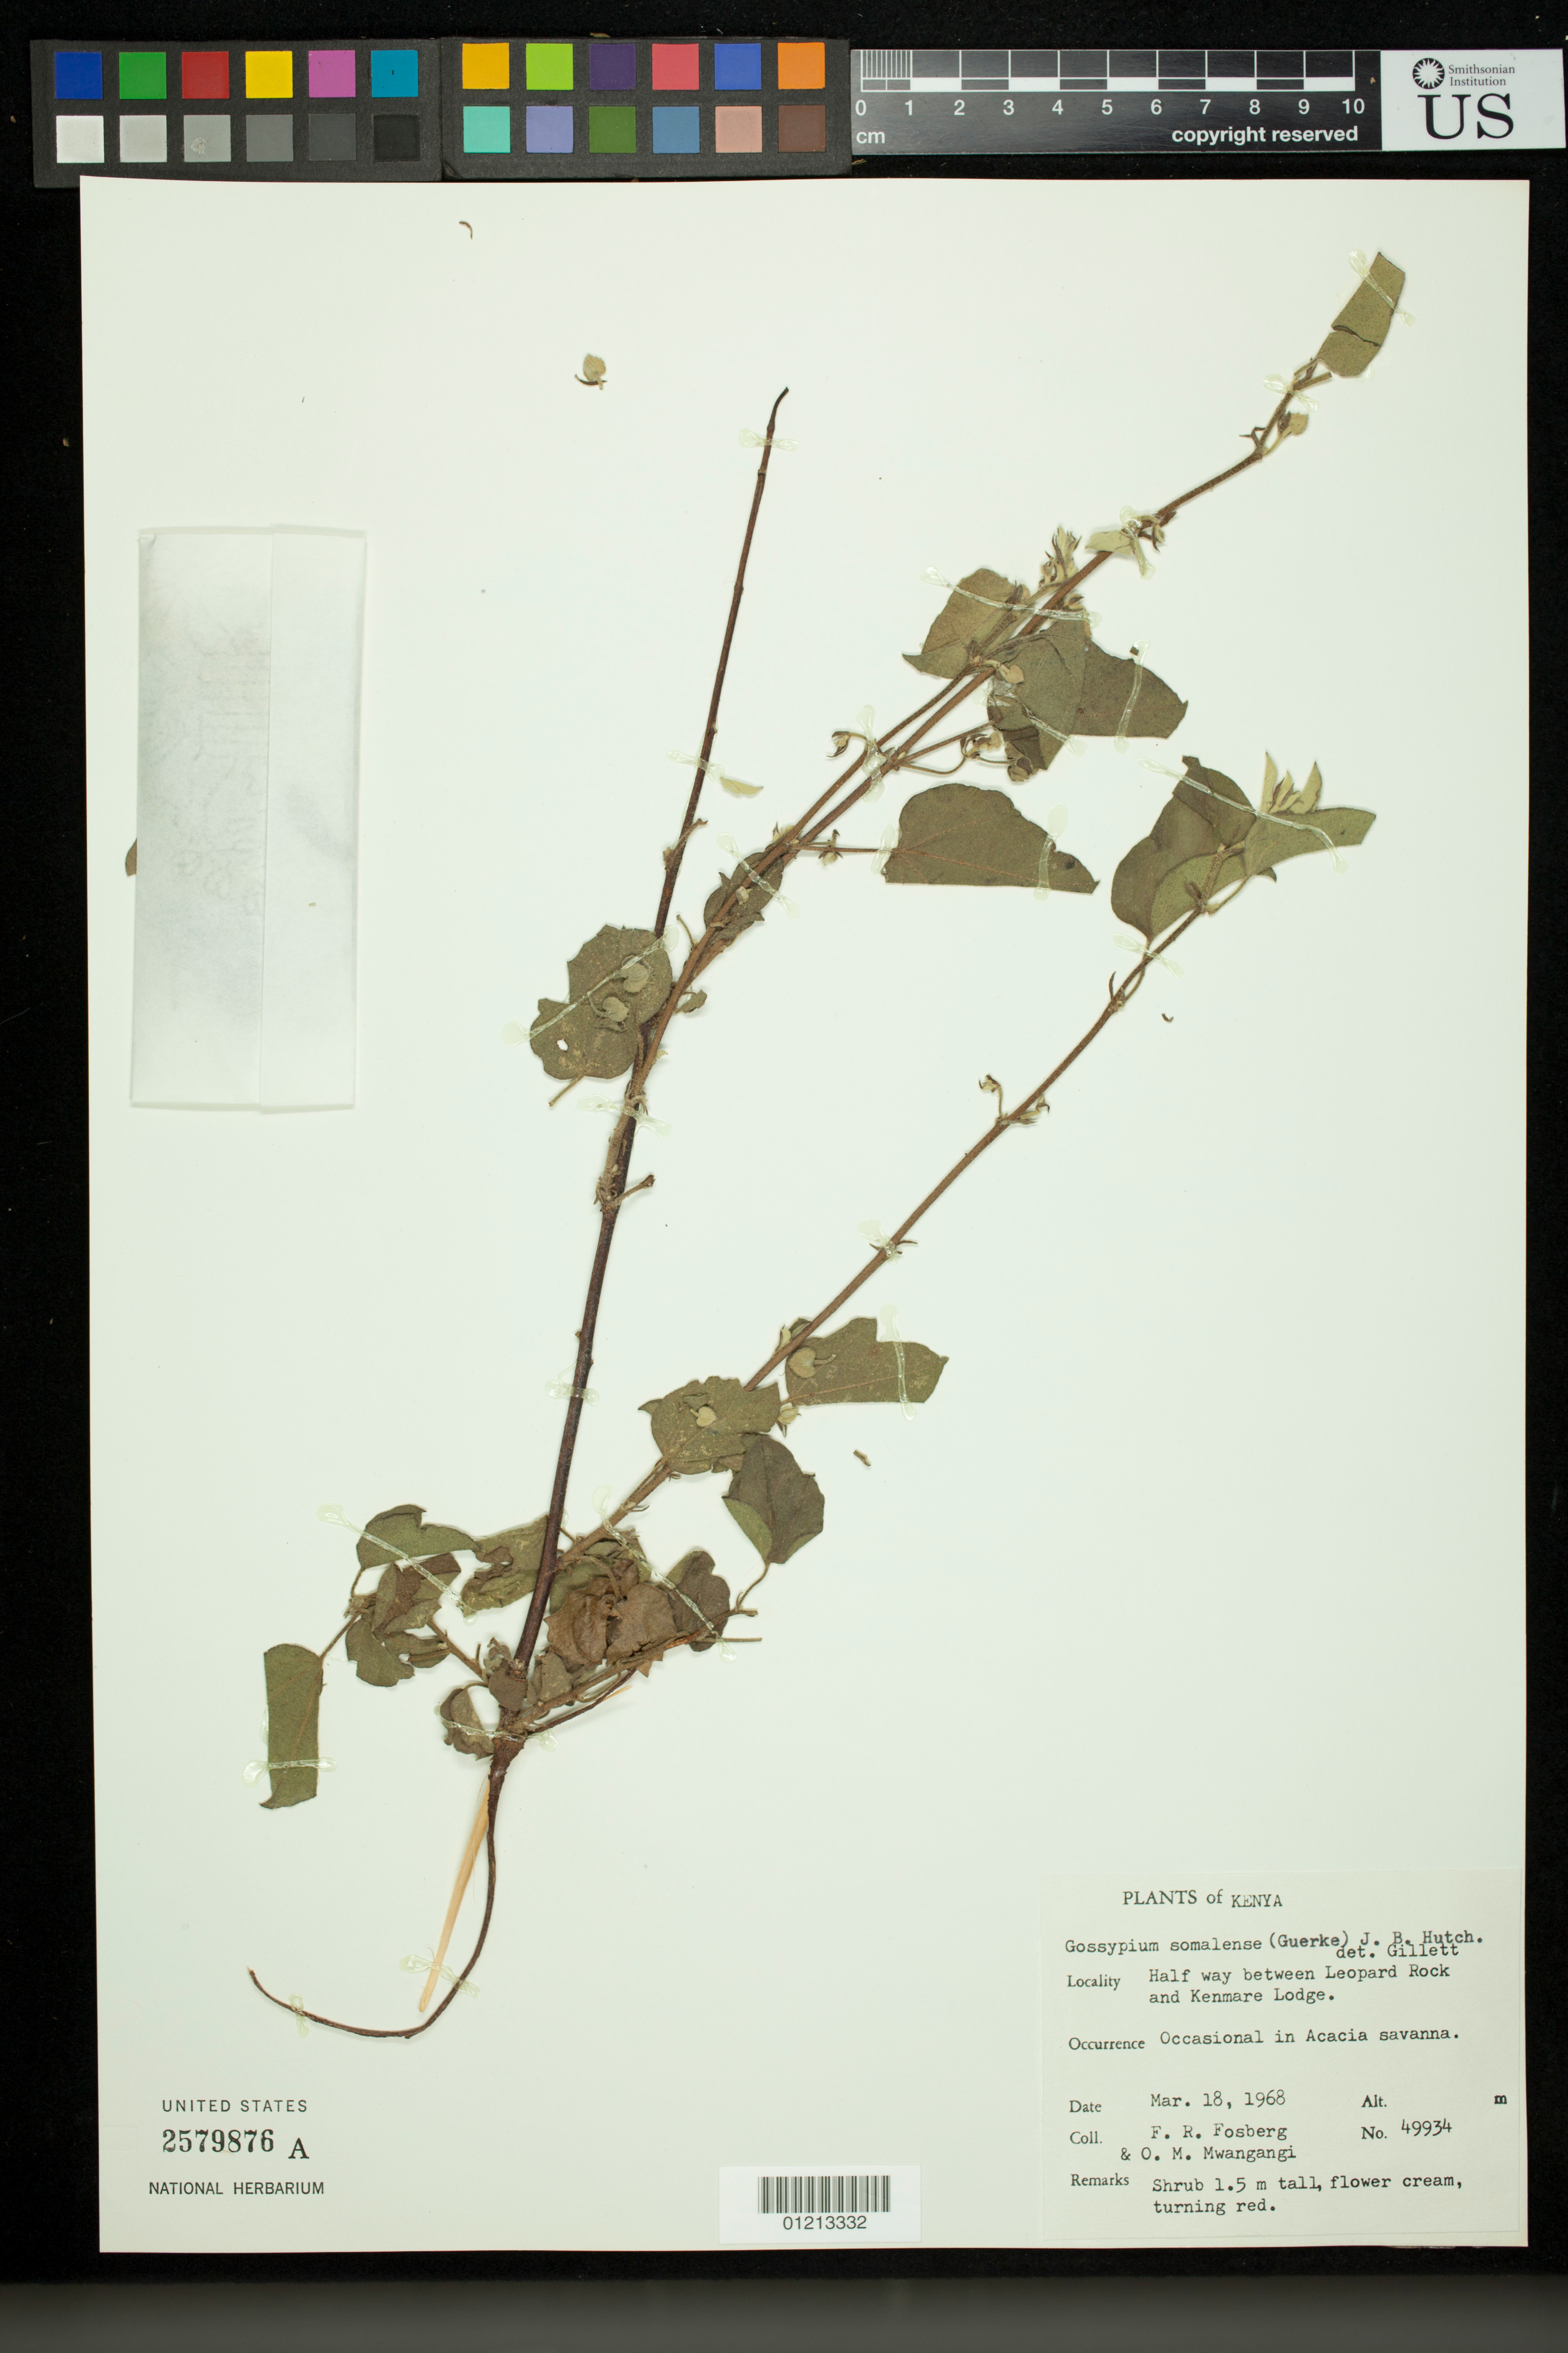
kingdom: Plantae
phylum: Tracheophyta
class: Magnoliopsida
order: Malvales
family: Malvaceae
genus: Gossypium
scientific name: Gossypium somalense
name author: (Gürke) J.B. Hutch. et al.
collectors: F. R. Fosberg & O. M. Mwangangi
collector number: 49934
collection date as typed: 18 Mar 1968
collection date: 1968-03-18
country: Kenya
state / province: Meru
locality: Half way between Leopard Rock and Kenmare Lodge.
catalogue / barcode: US 2579876A